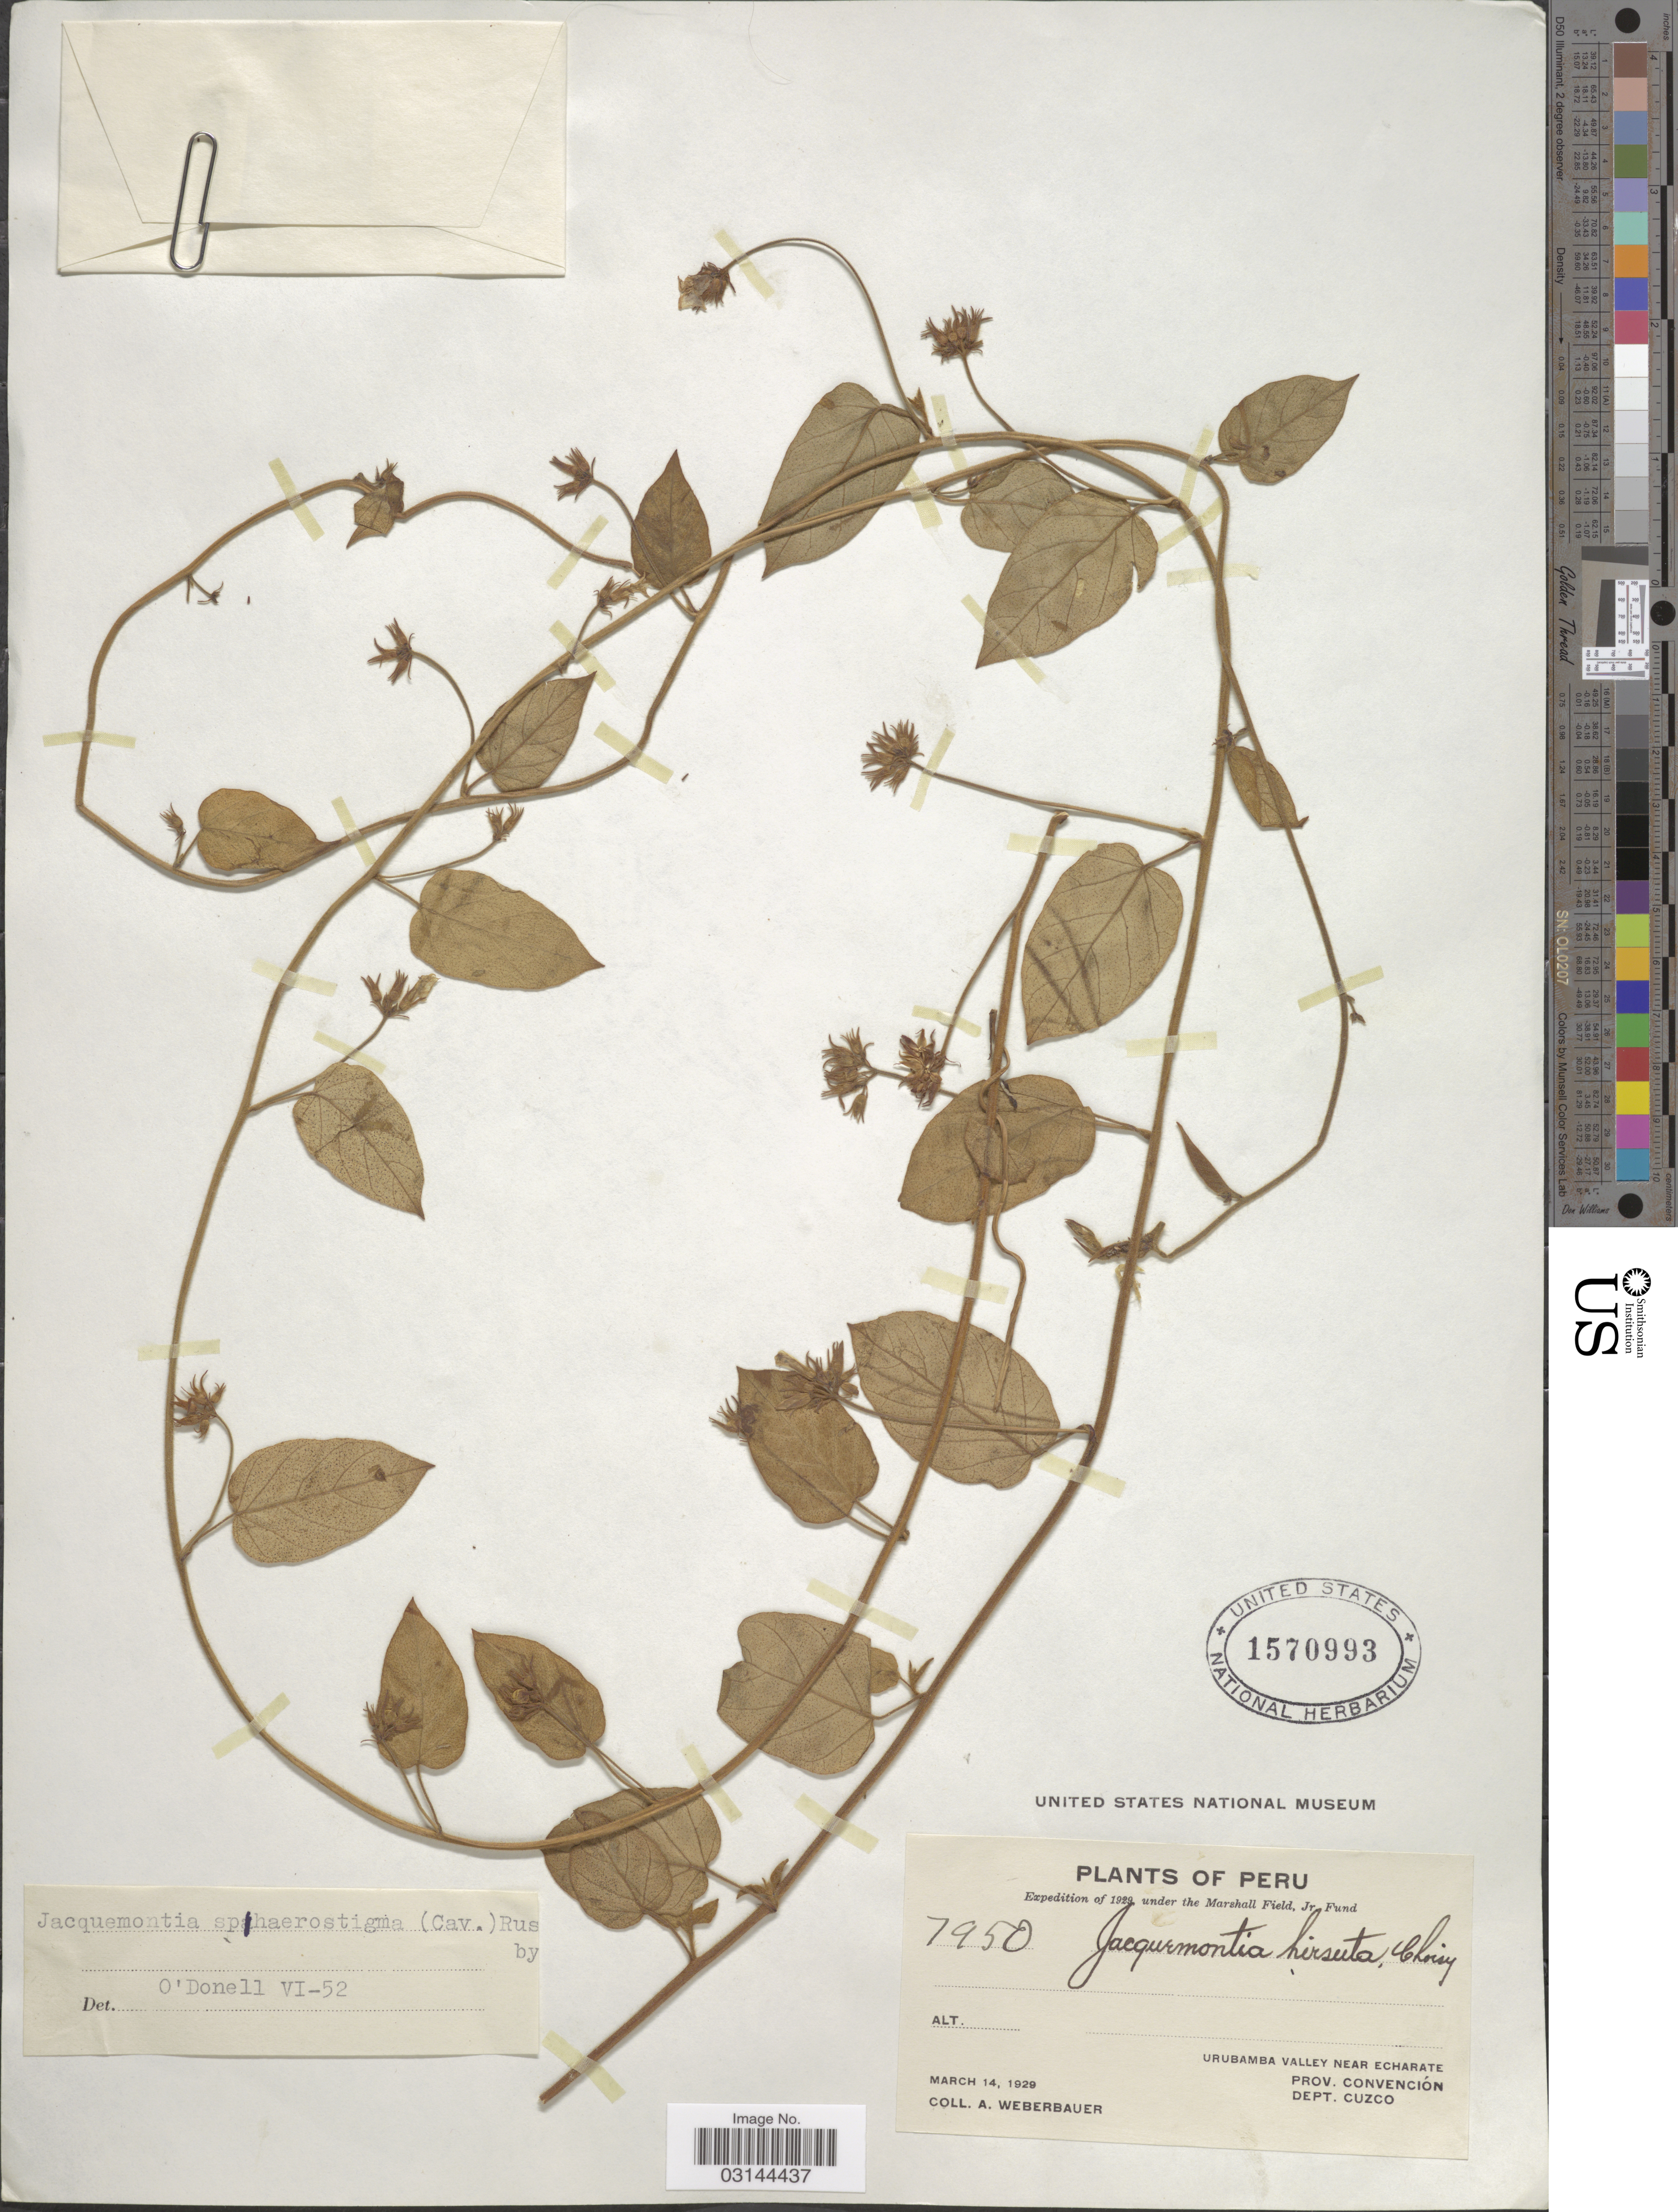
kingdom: Plantae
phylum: Tracheophyta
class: Magnoliopsida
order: Solanales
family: Convolvulaceae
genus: Jacquemontia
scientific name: Jacquemontia sphaerostigma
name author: (Cav.) Rusby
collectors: A. Weberbauer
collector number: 7950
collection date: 1929-03-14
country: Peru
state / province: Cusco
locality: Urubamba Valley near Echarate. Prov. Convención. Dept. Cuzco.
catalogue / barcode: US 1570993